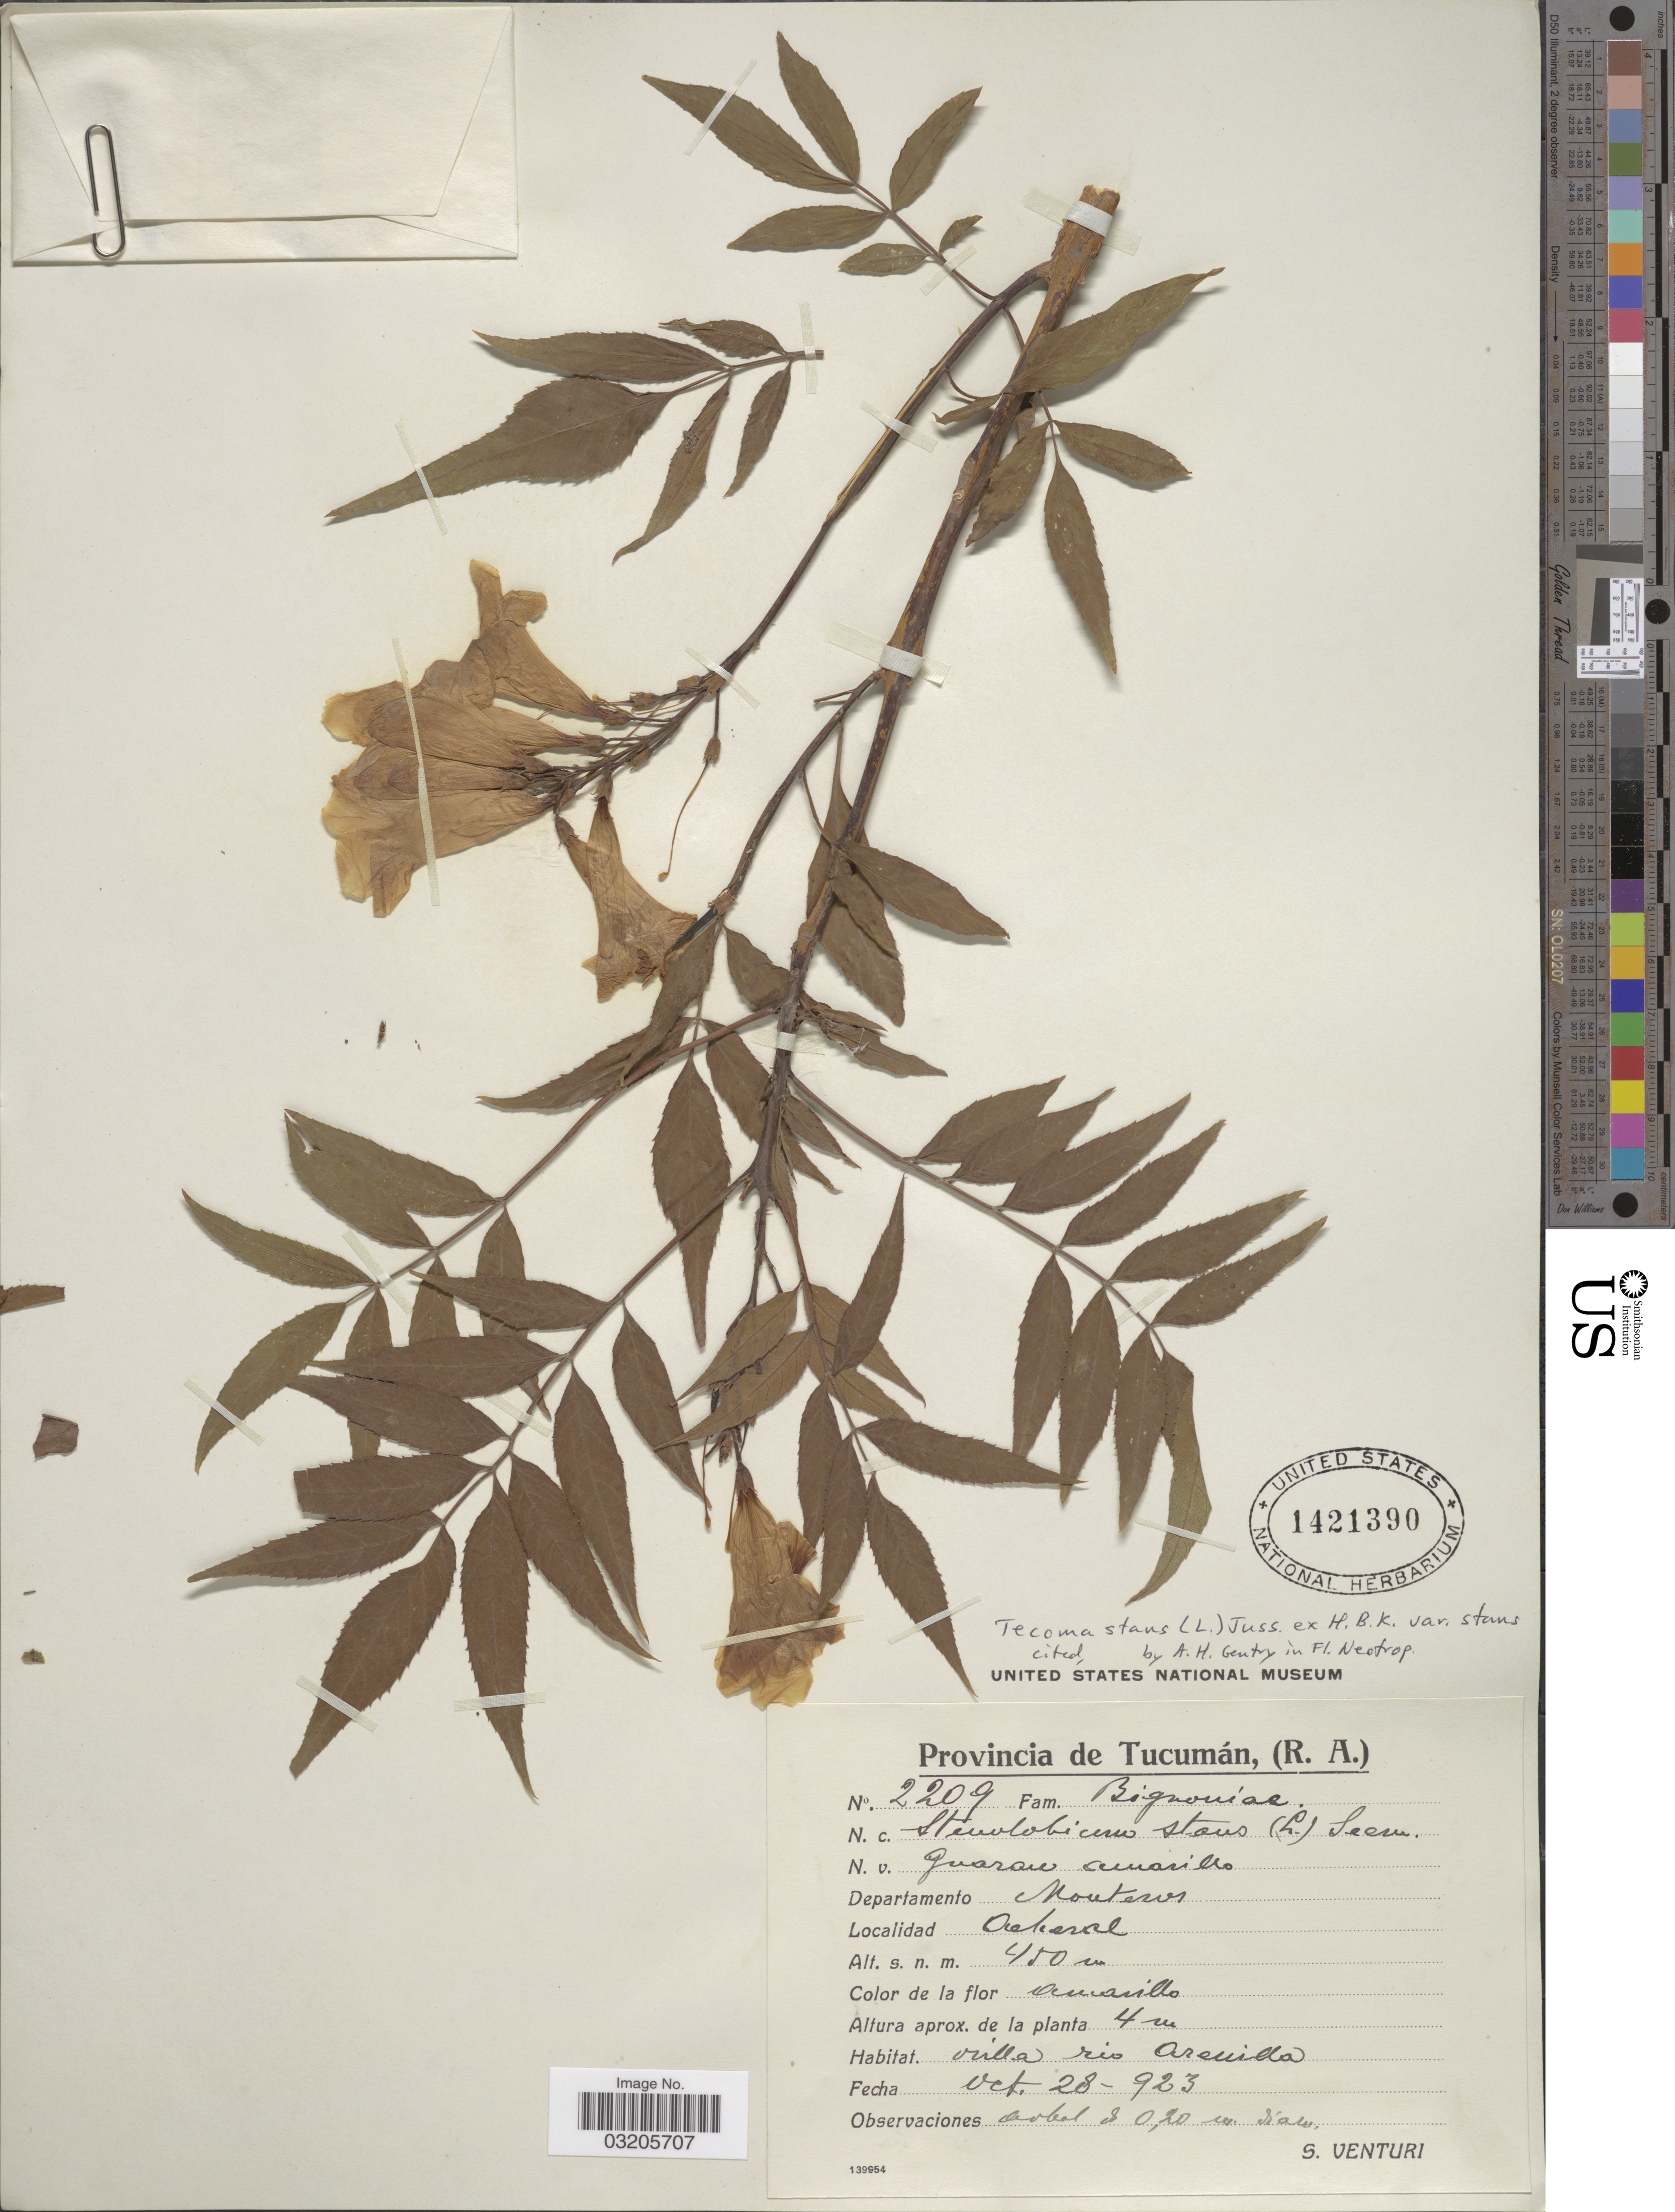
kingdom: Plantae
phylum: Tracheophyta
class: Magnoliopsida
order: Lamiales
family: Bignoniaceae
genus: Tecoma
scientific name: Tecoma stans var. stans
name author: (L.) Juss. ex Kunth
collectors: S. Venturi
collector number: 2209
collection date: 1923-10-28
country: Argentina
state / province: Tucuman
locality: (R. A.) Departamento Monteros. Acheral.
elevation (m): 450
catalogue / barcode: US 1421390